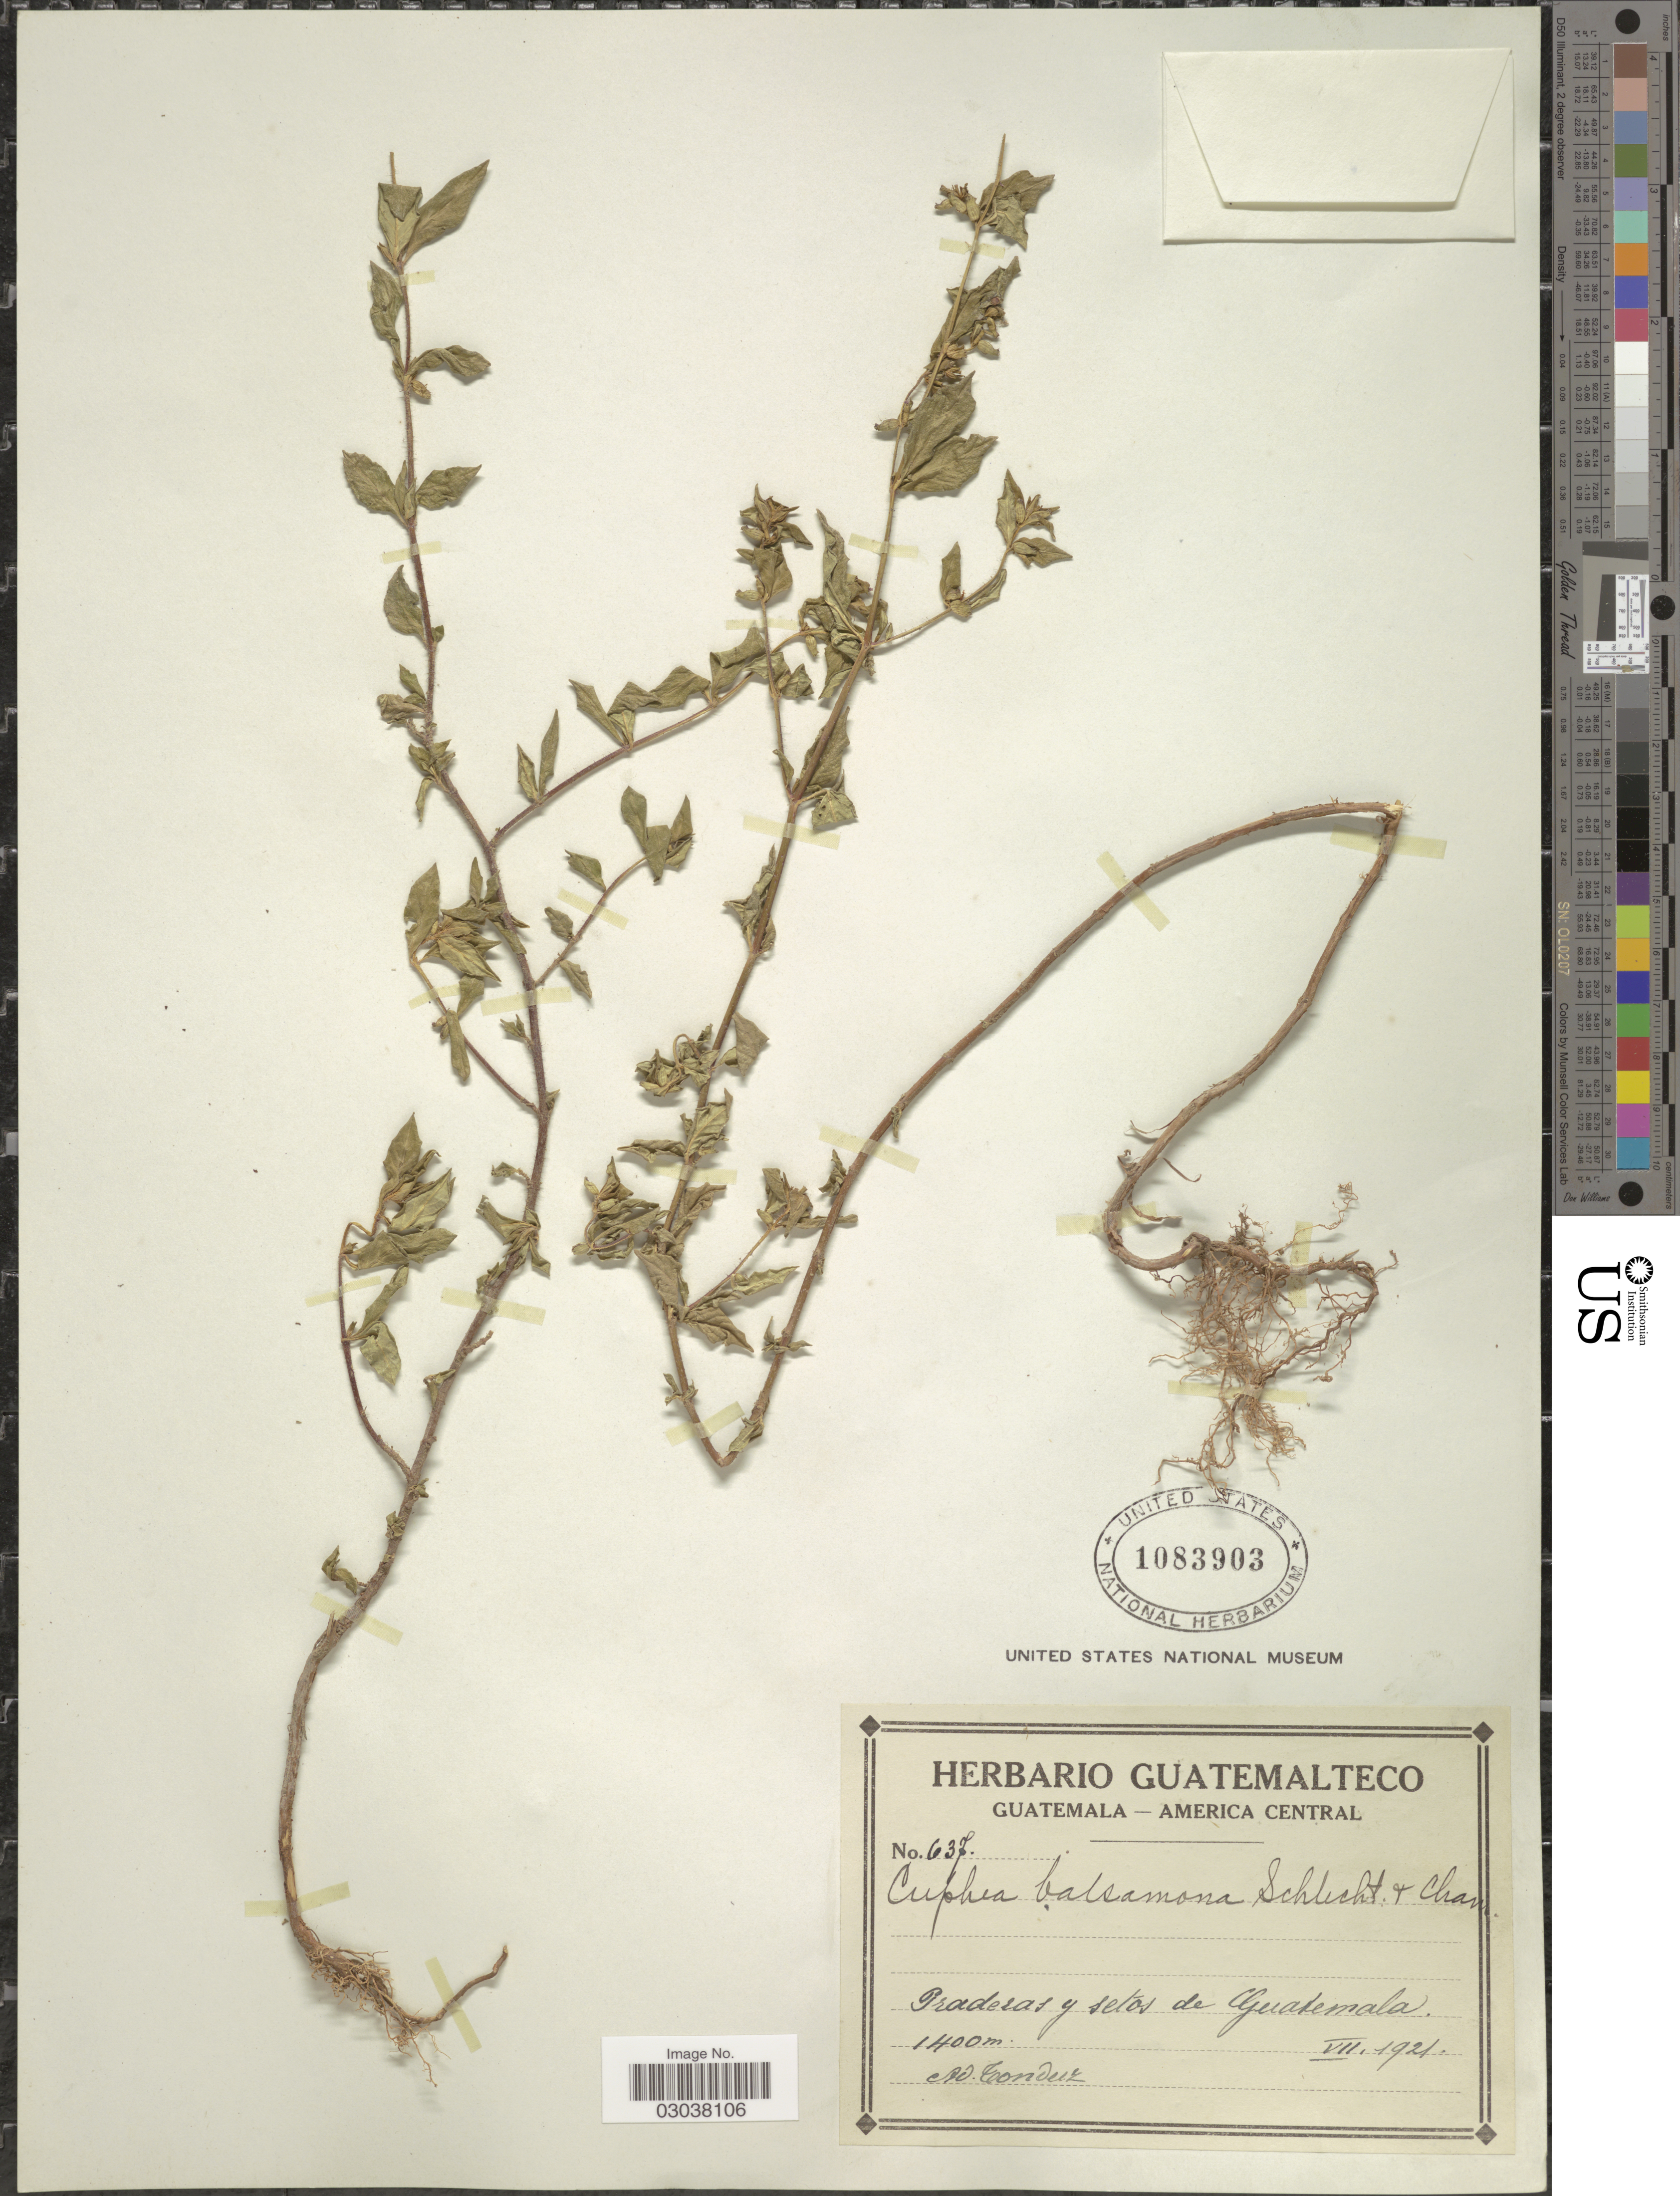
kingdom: Plantae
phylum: Tracheophyta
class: Magnoliopsida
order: Myrtales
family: Lythraceae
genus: Cuphea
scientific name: Cuphea carthagenensis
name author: (Jacq.) J.F. Macbr.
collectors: A. Tonduz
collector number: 637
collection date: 1921-08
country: Guatemala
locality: Praderas y setos de Guatemala.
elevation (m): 1400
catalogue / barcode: US 1083903